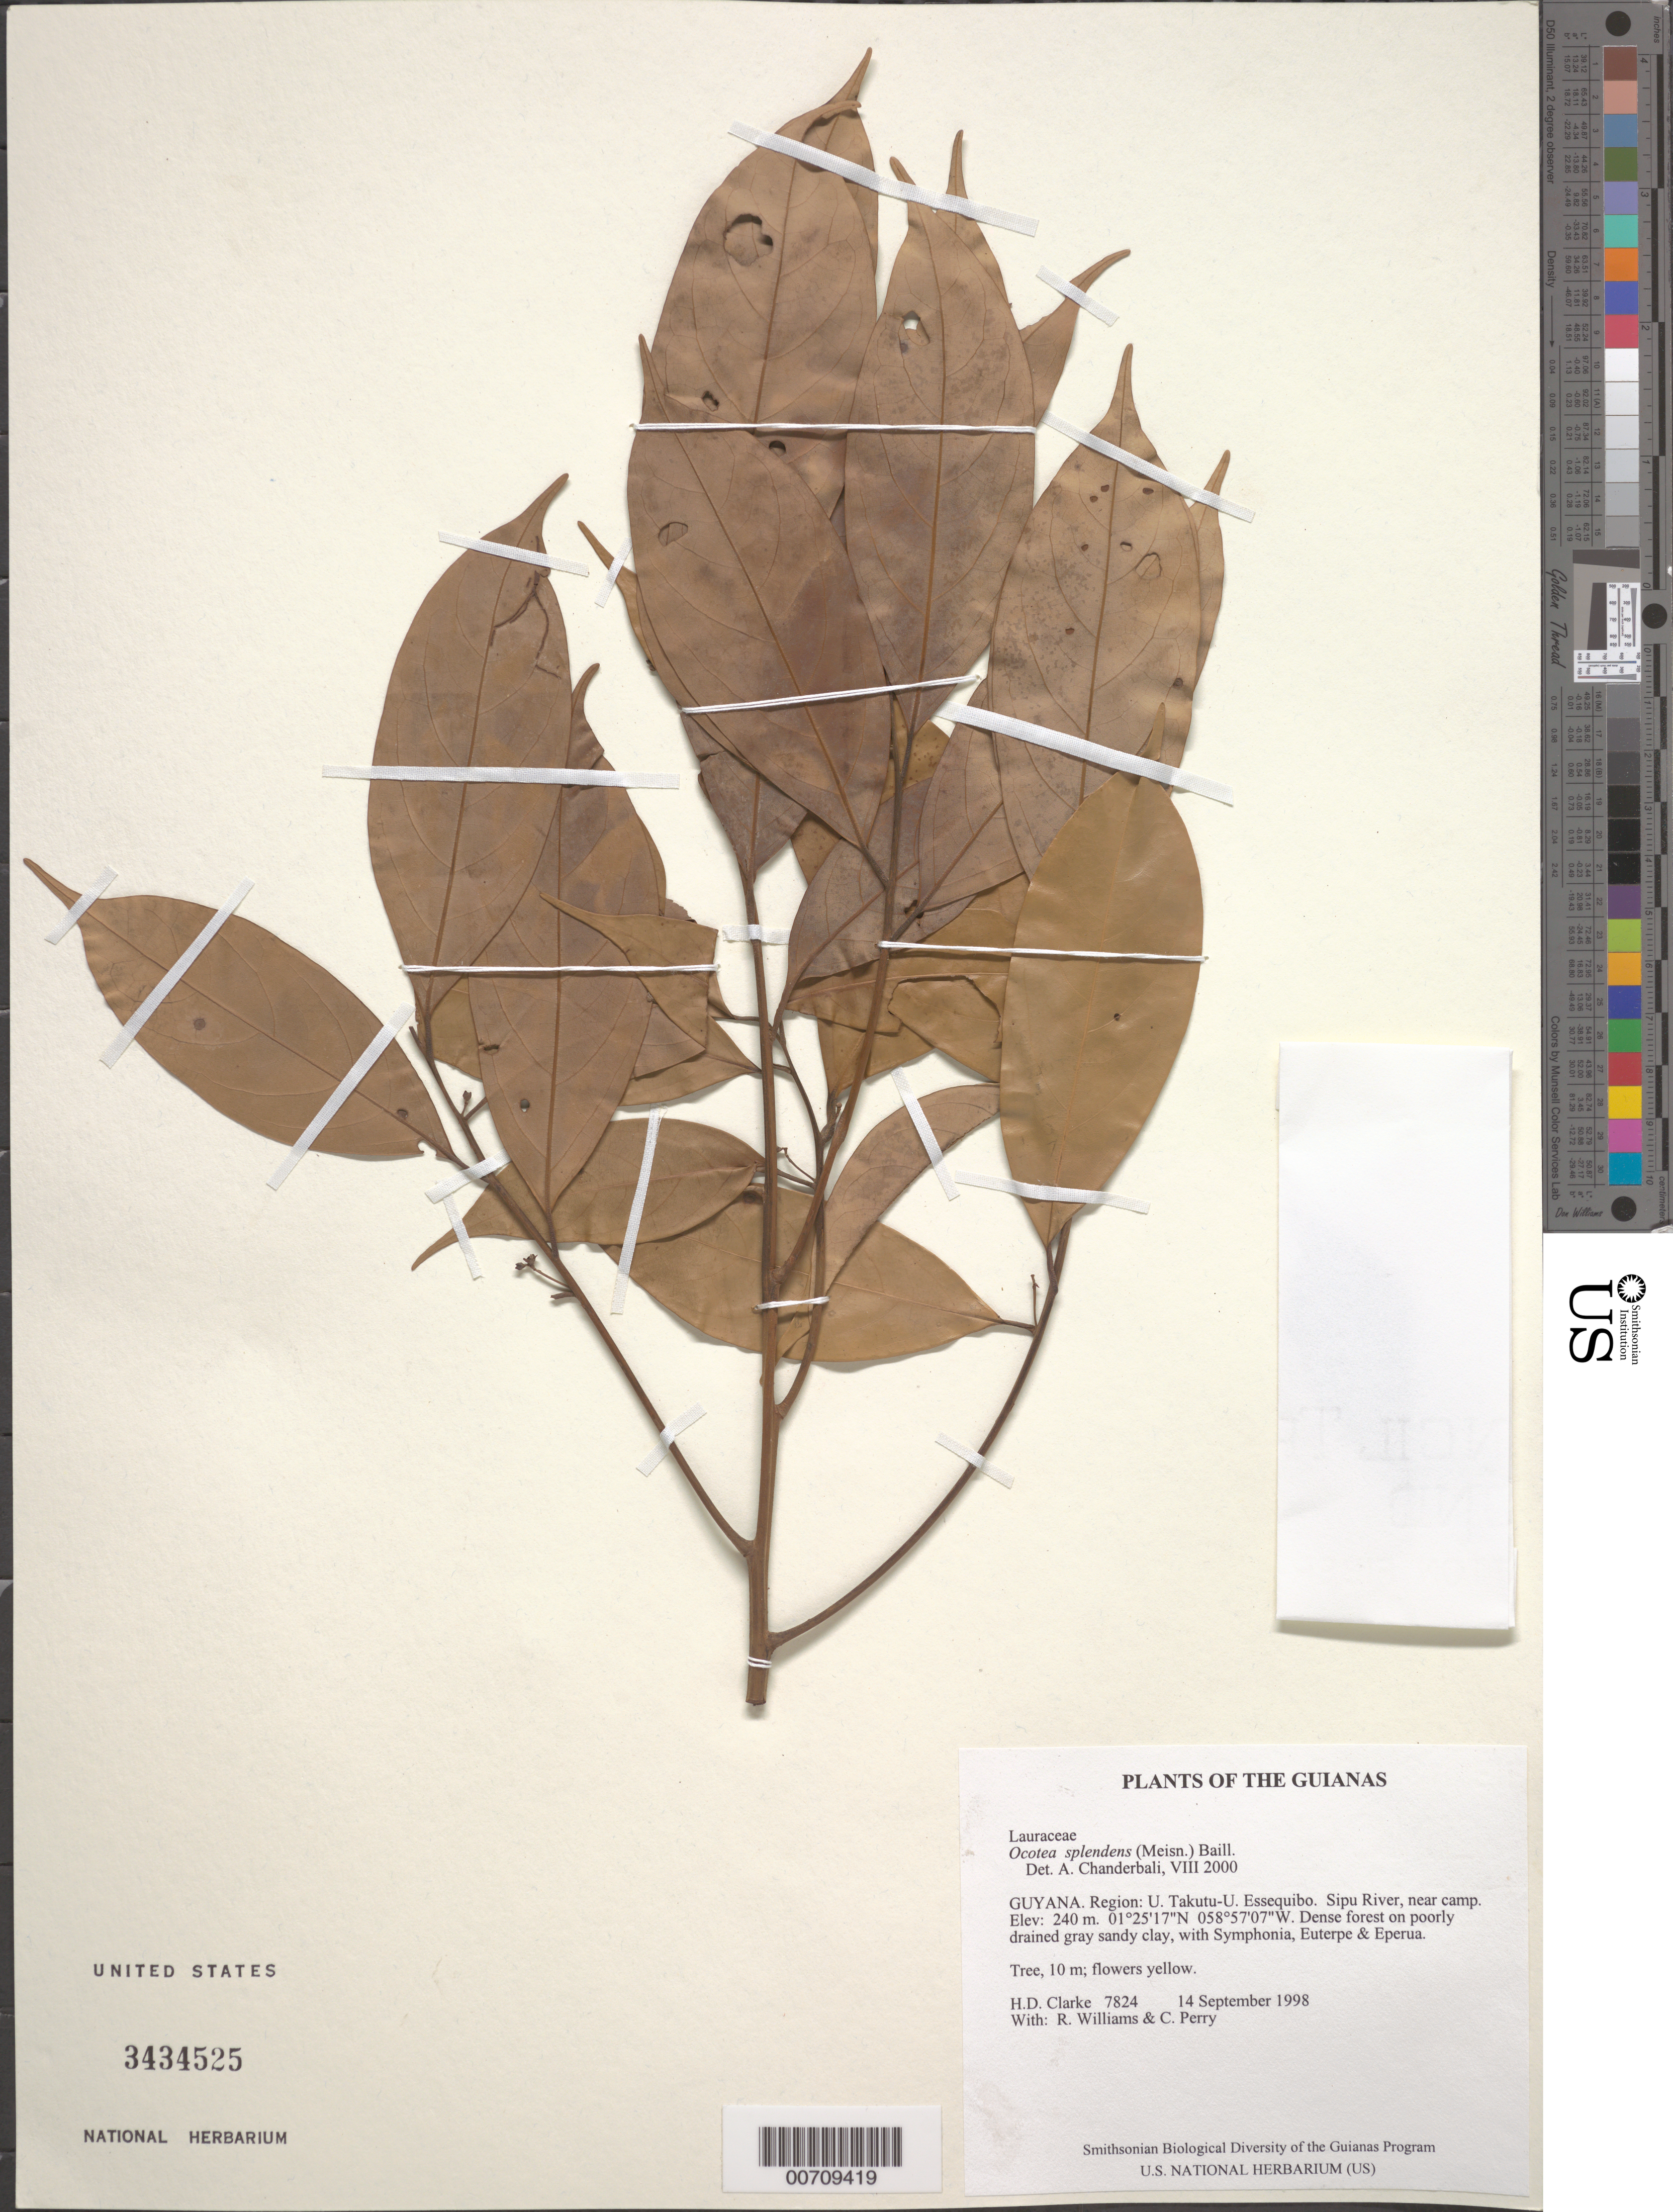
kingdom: Plantae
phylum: Tracheophyta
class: Magnoliopsida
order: Laurales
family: Lauraceae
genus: Ocotea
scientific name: Ocotea splendens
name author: (Meisn.) Baill.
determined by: Chanderbali, Andre Shashi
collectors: H. D. Clarke, R. Williams & C. Perry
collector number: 7824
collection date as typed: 14 September 1998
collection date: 1998-09-14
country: Guyana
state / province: U. Takutu-U. Essequibo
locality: Sipu River, near camp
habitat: Dense forest on poorly drained gray sandy clay, with Symphonia, Euterpe & Eperua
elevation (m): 240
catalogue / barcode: US 3434525